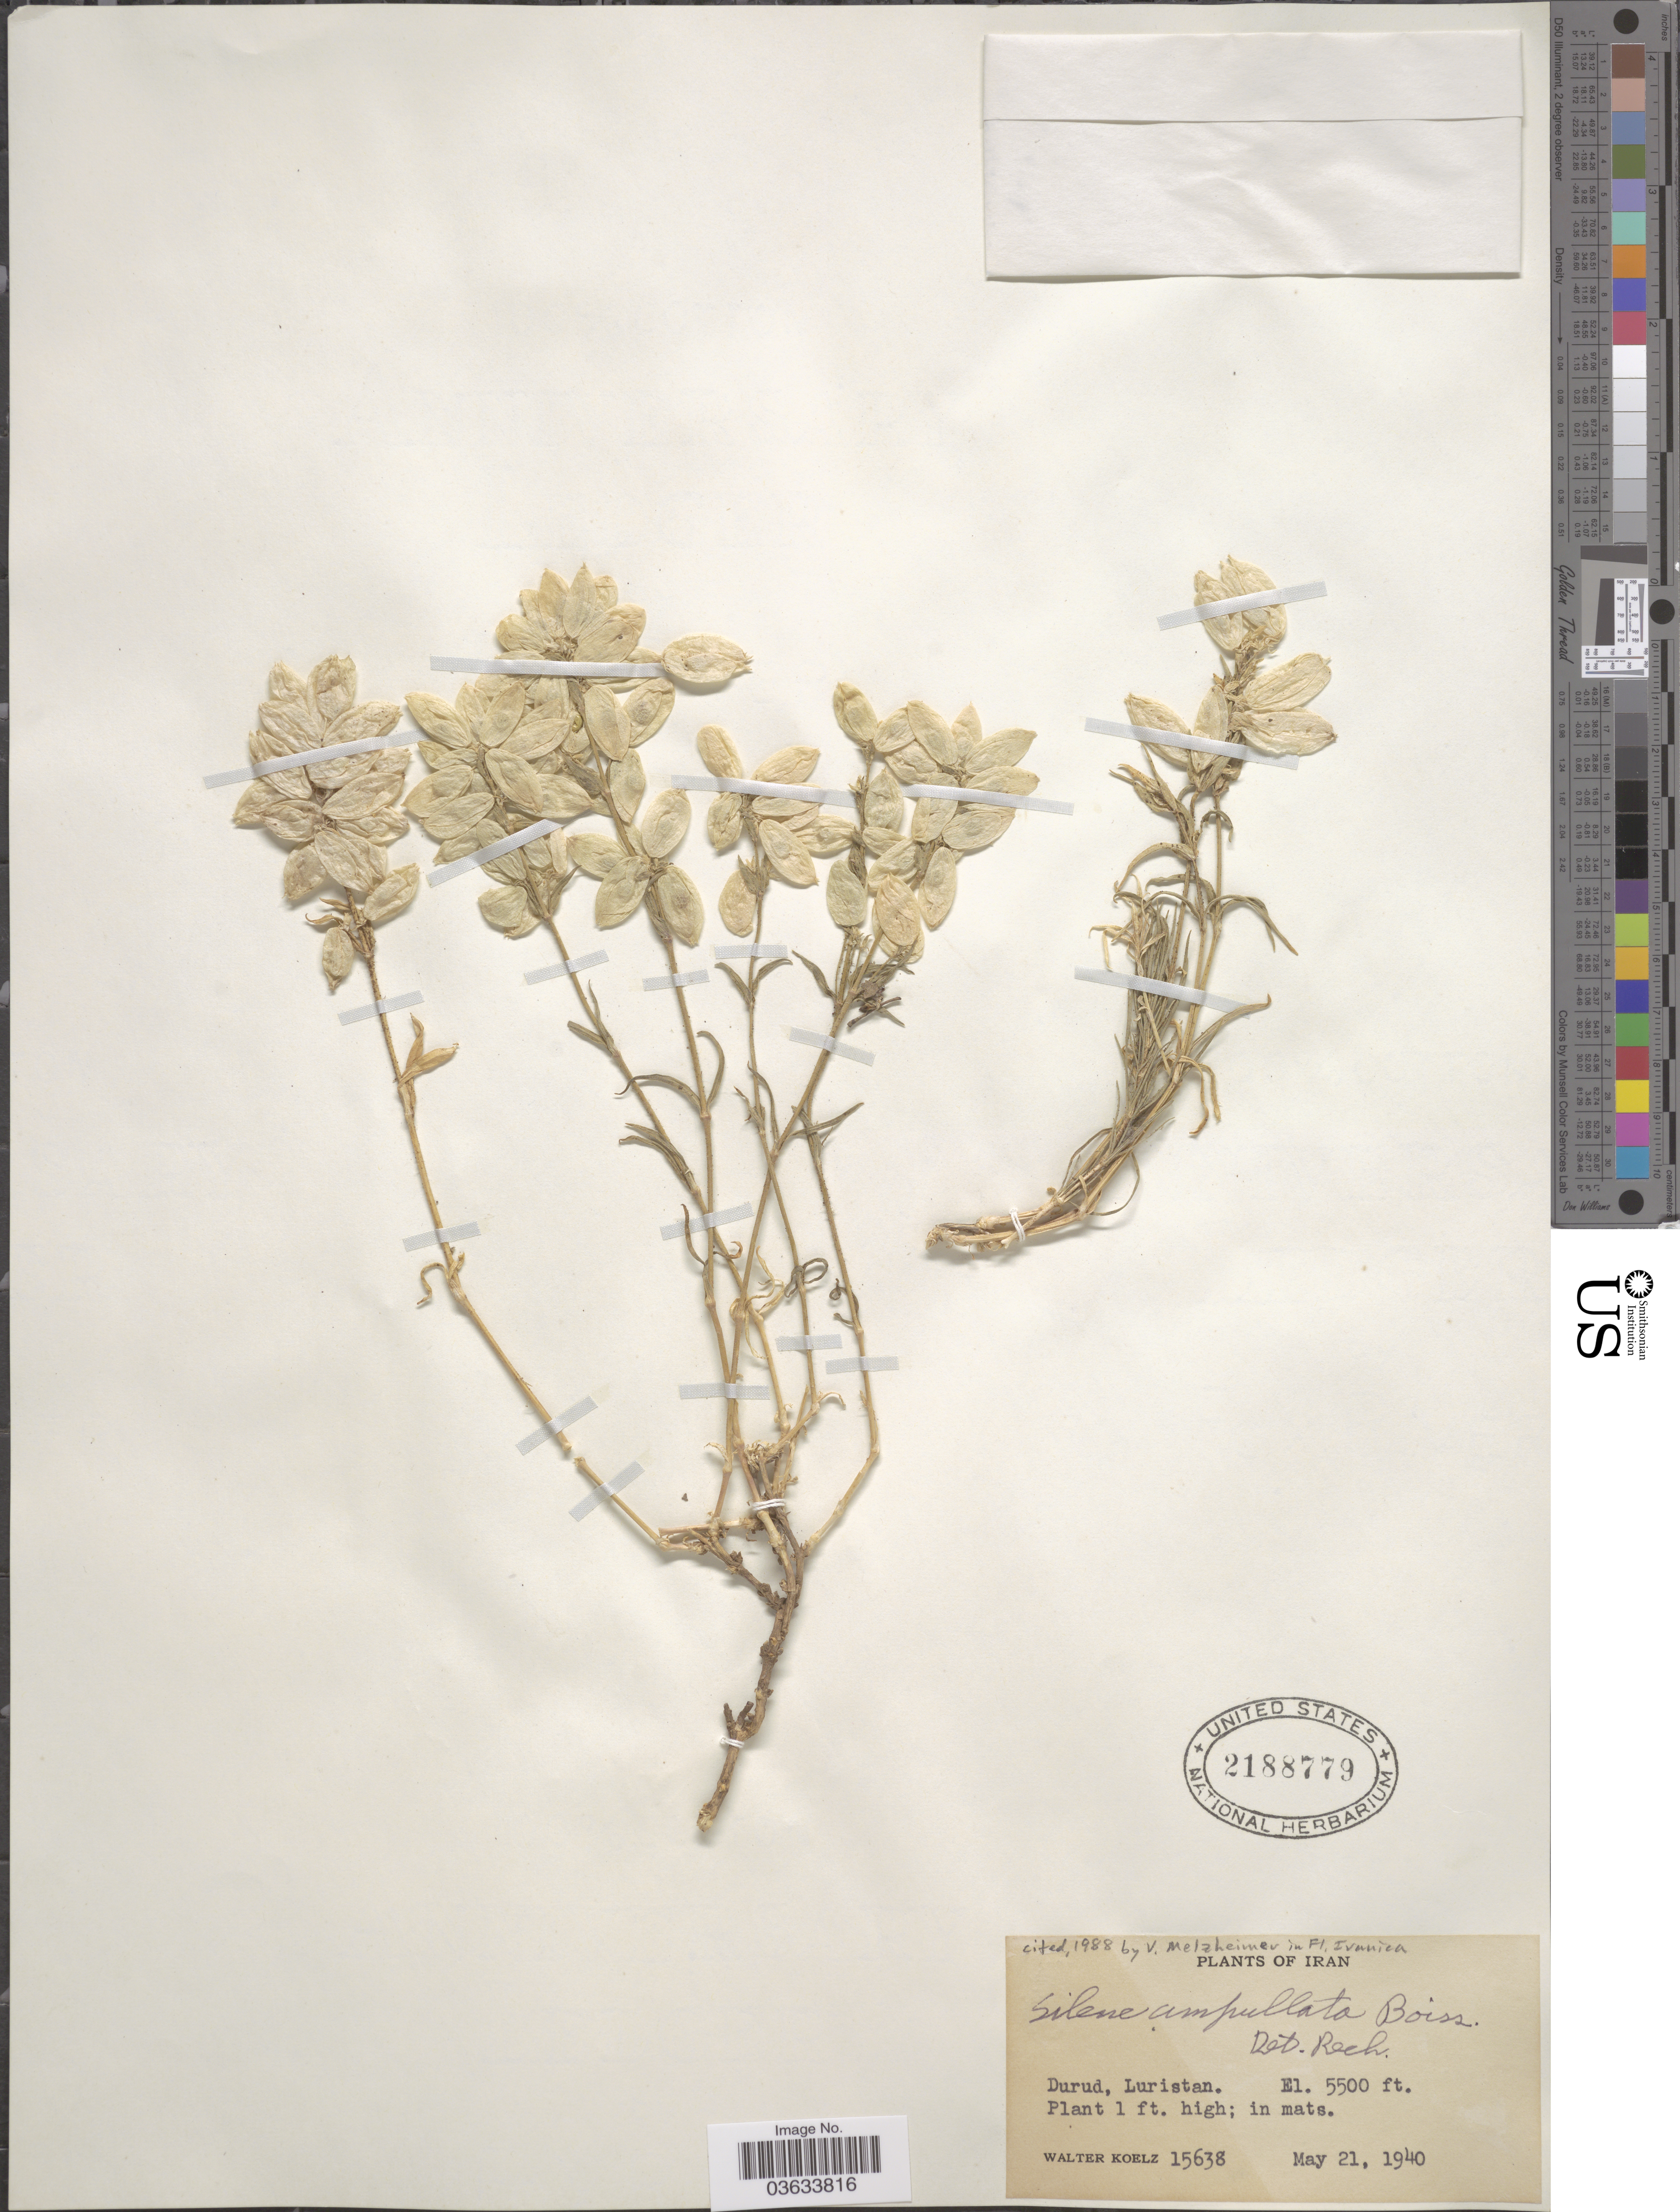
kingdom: Plantae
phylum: Tracheophyta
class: Magnoliopsida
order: Caryophyllales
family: Caryophyllaceae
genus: Silene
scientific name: Silene ampulata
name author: Boiss.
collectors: W. N. Koelz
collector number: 15638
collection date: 1940-05-21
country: Iran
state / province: Lorestan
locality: Durud, Luristan.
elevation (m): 1676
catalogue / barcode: US 2188779